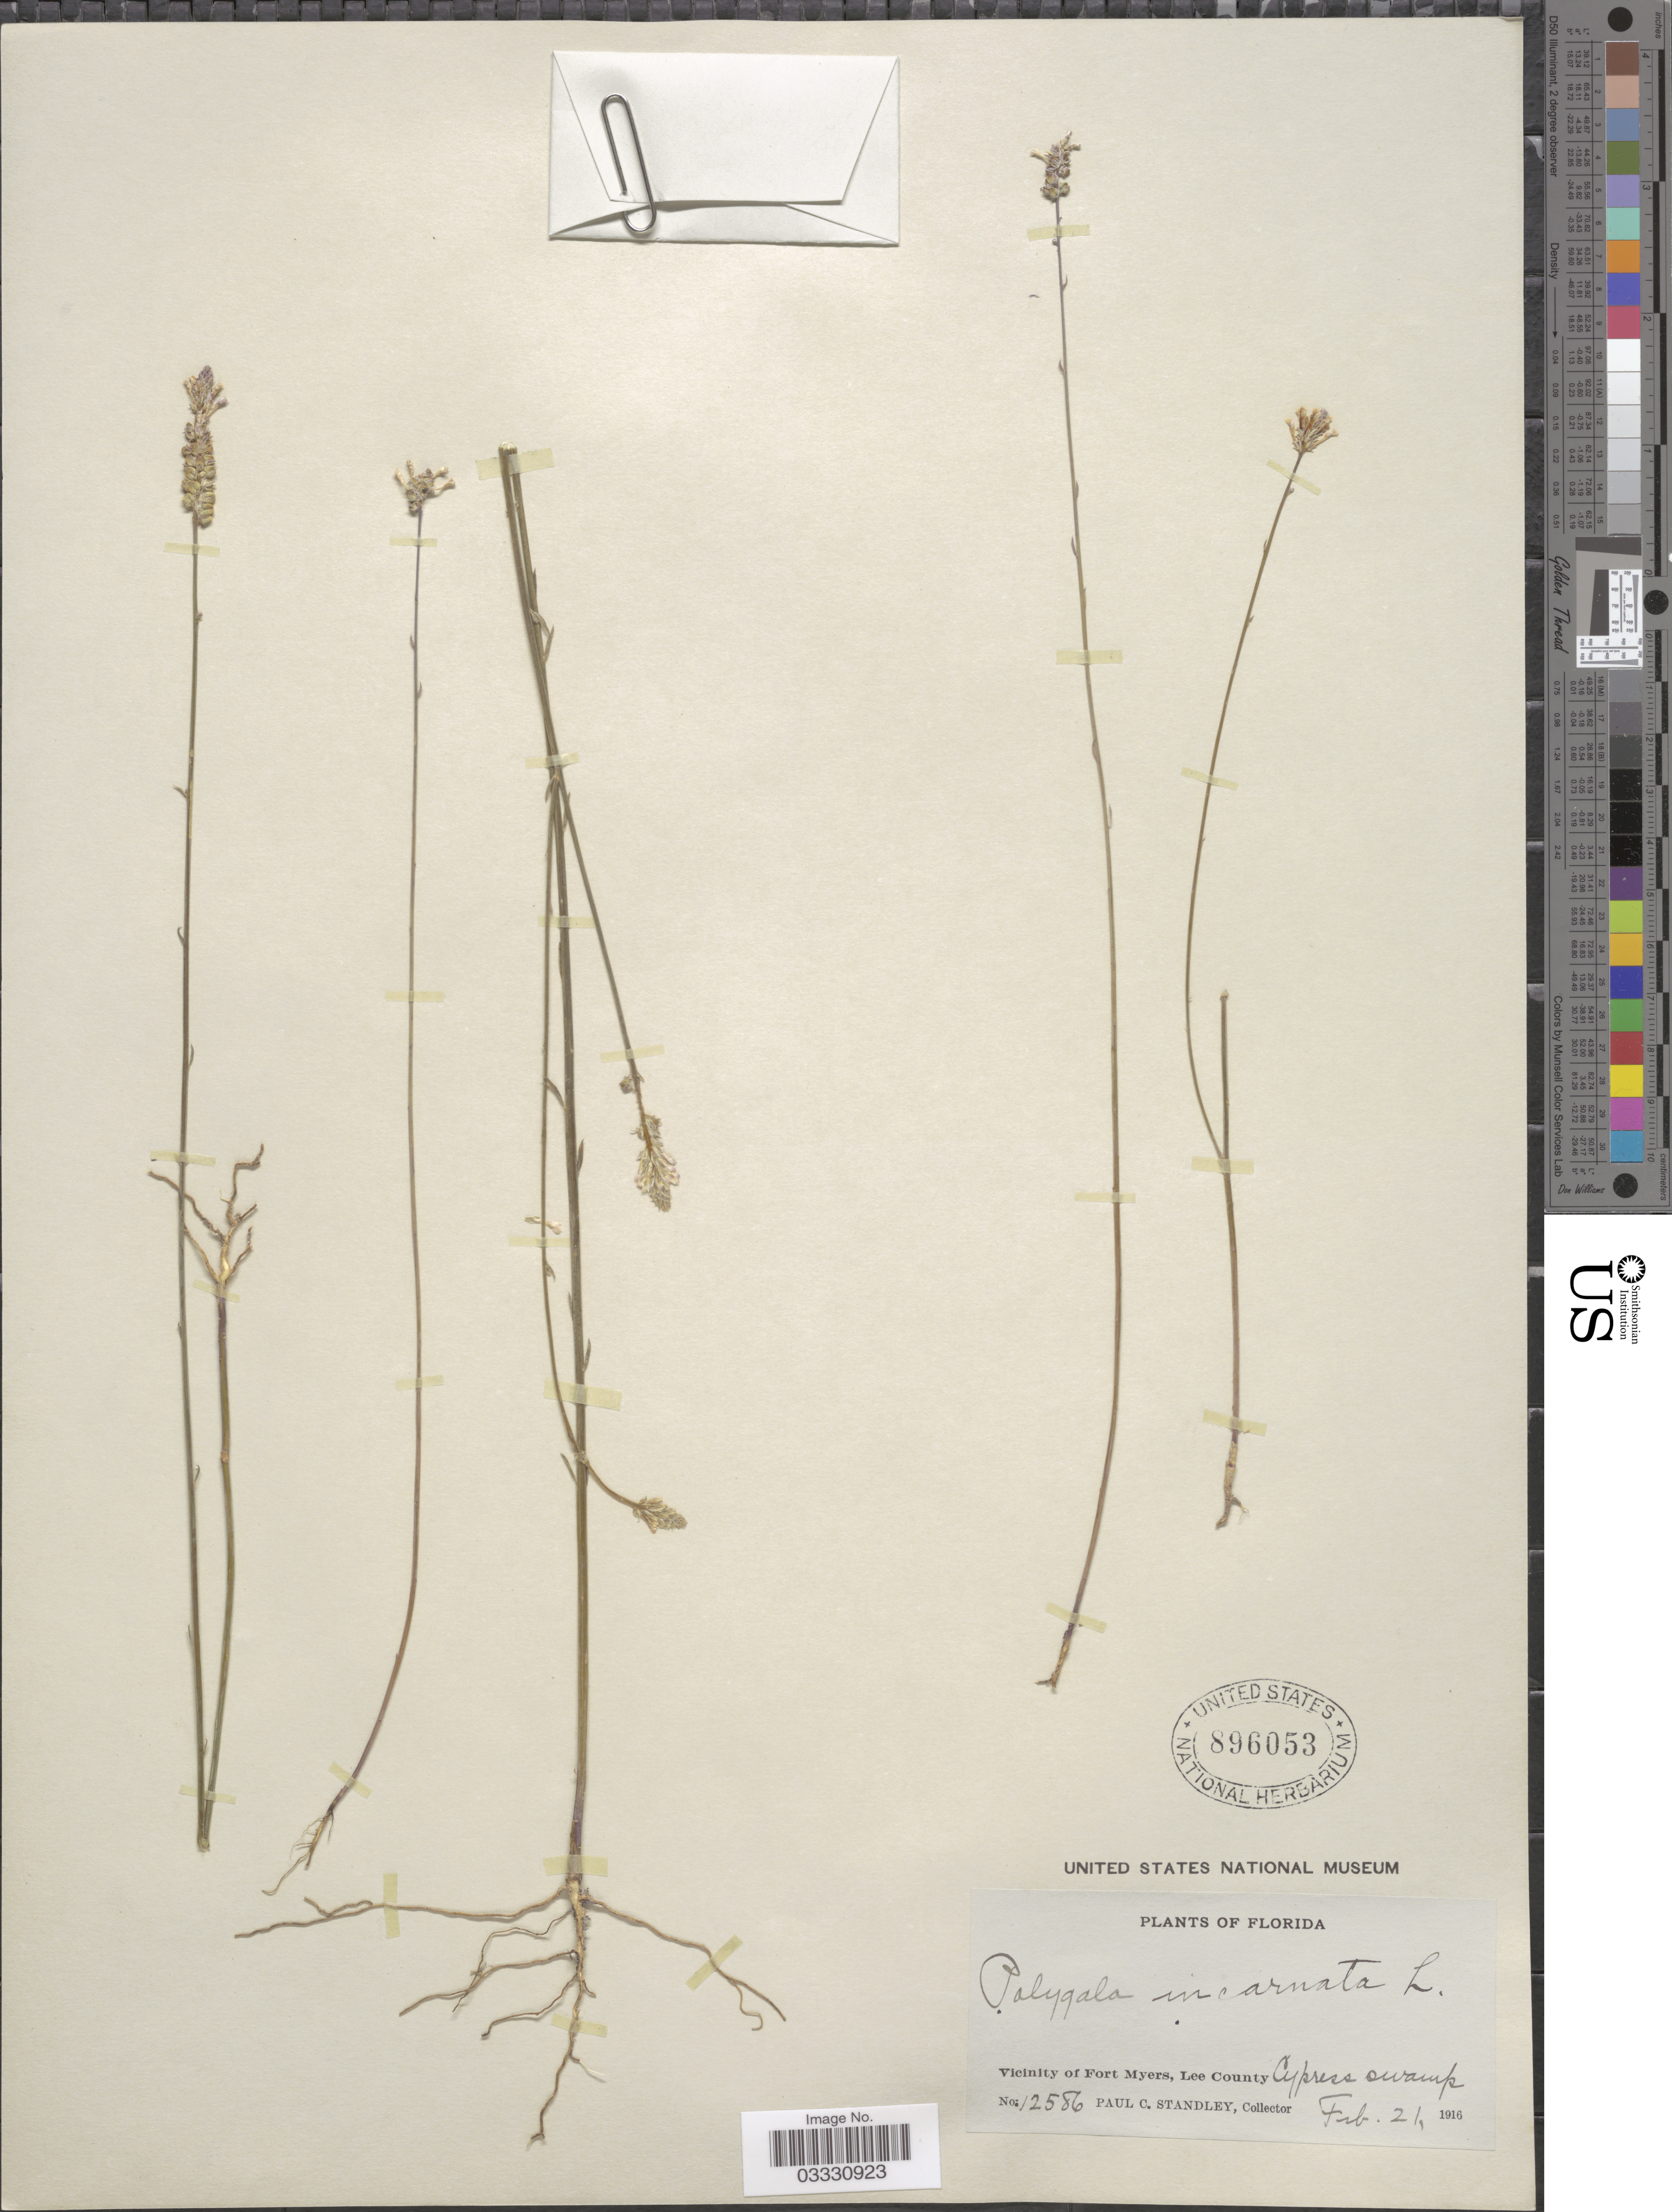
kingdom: Plantae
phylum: Tracheophyta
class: Magnoliopsida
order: Fabales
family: Polygalaceae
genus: Polygala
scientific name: Polygala incarnata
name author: L.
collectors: P. C. Standley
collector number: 12586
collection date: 1916-02-21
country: United States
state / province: Florida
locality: Vicinity of Fort Myers, Lee County.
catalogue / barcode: US 896053